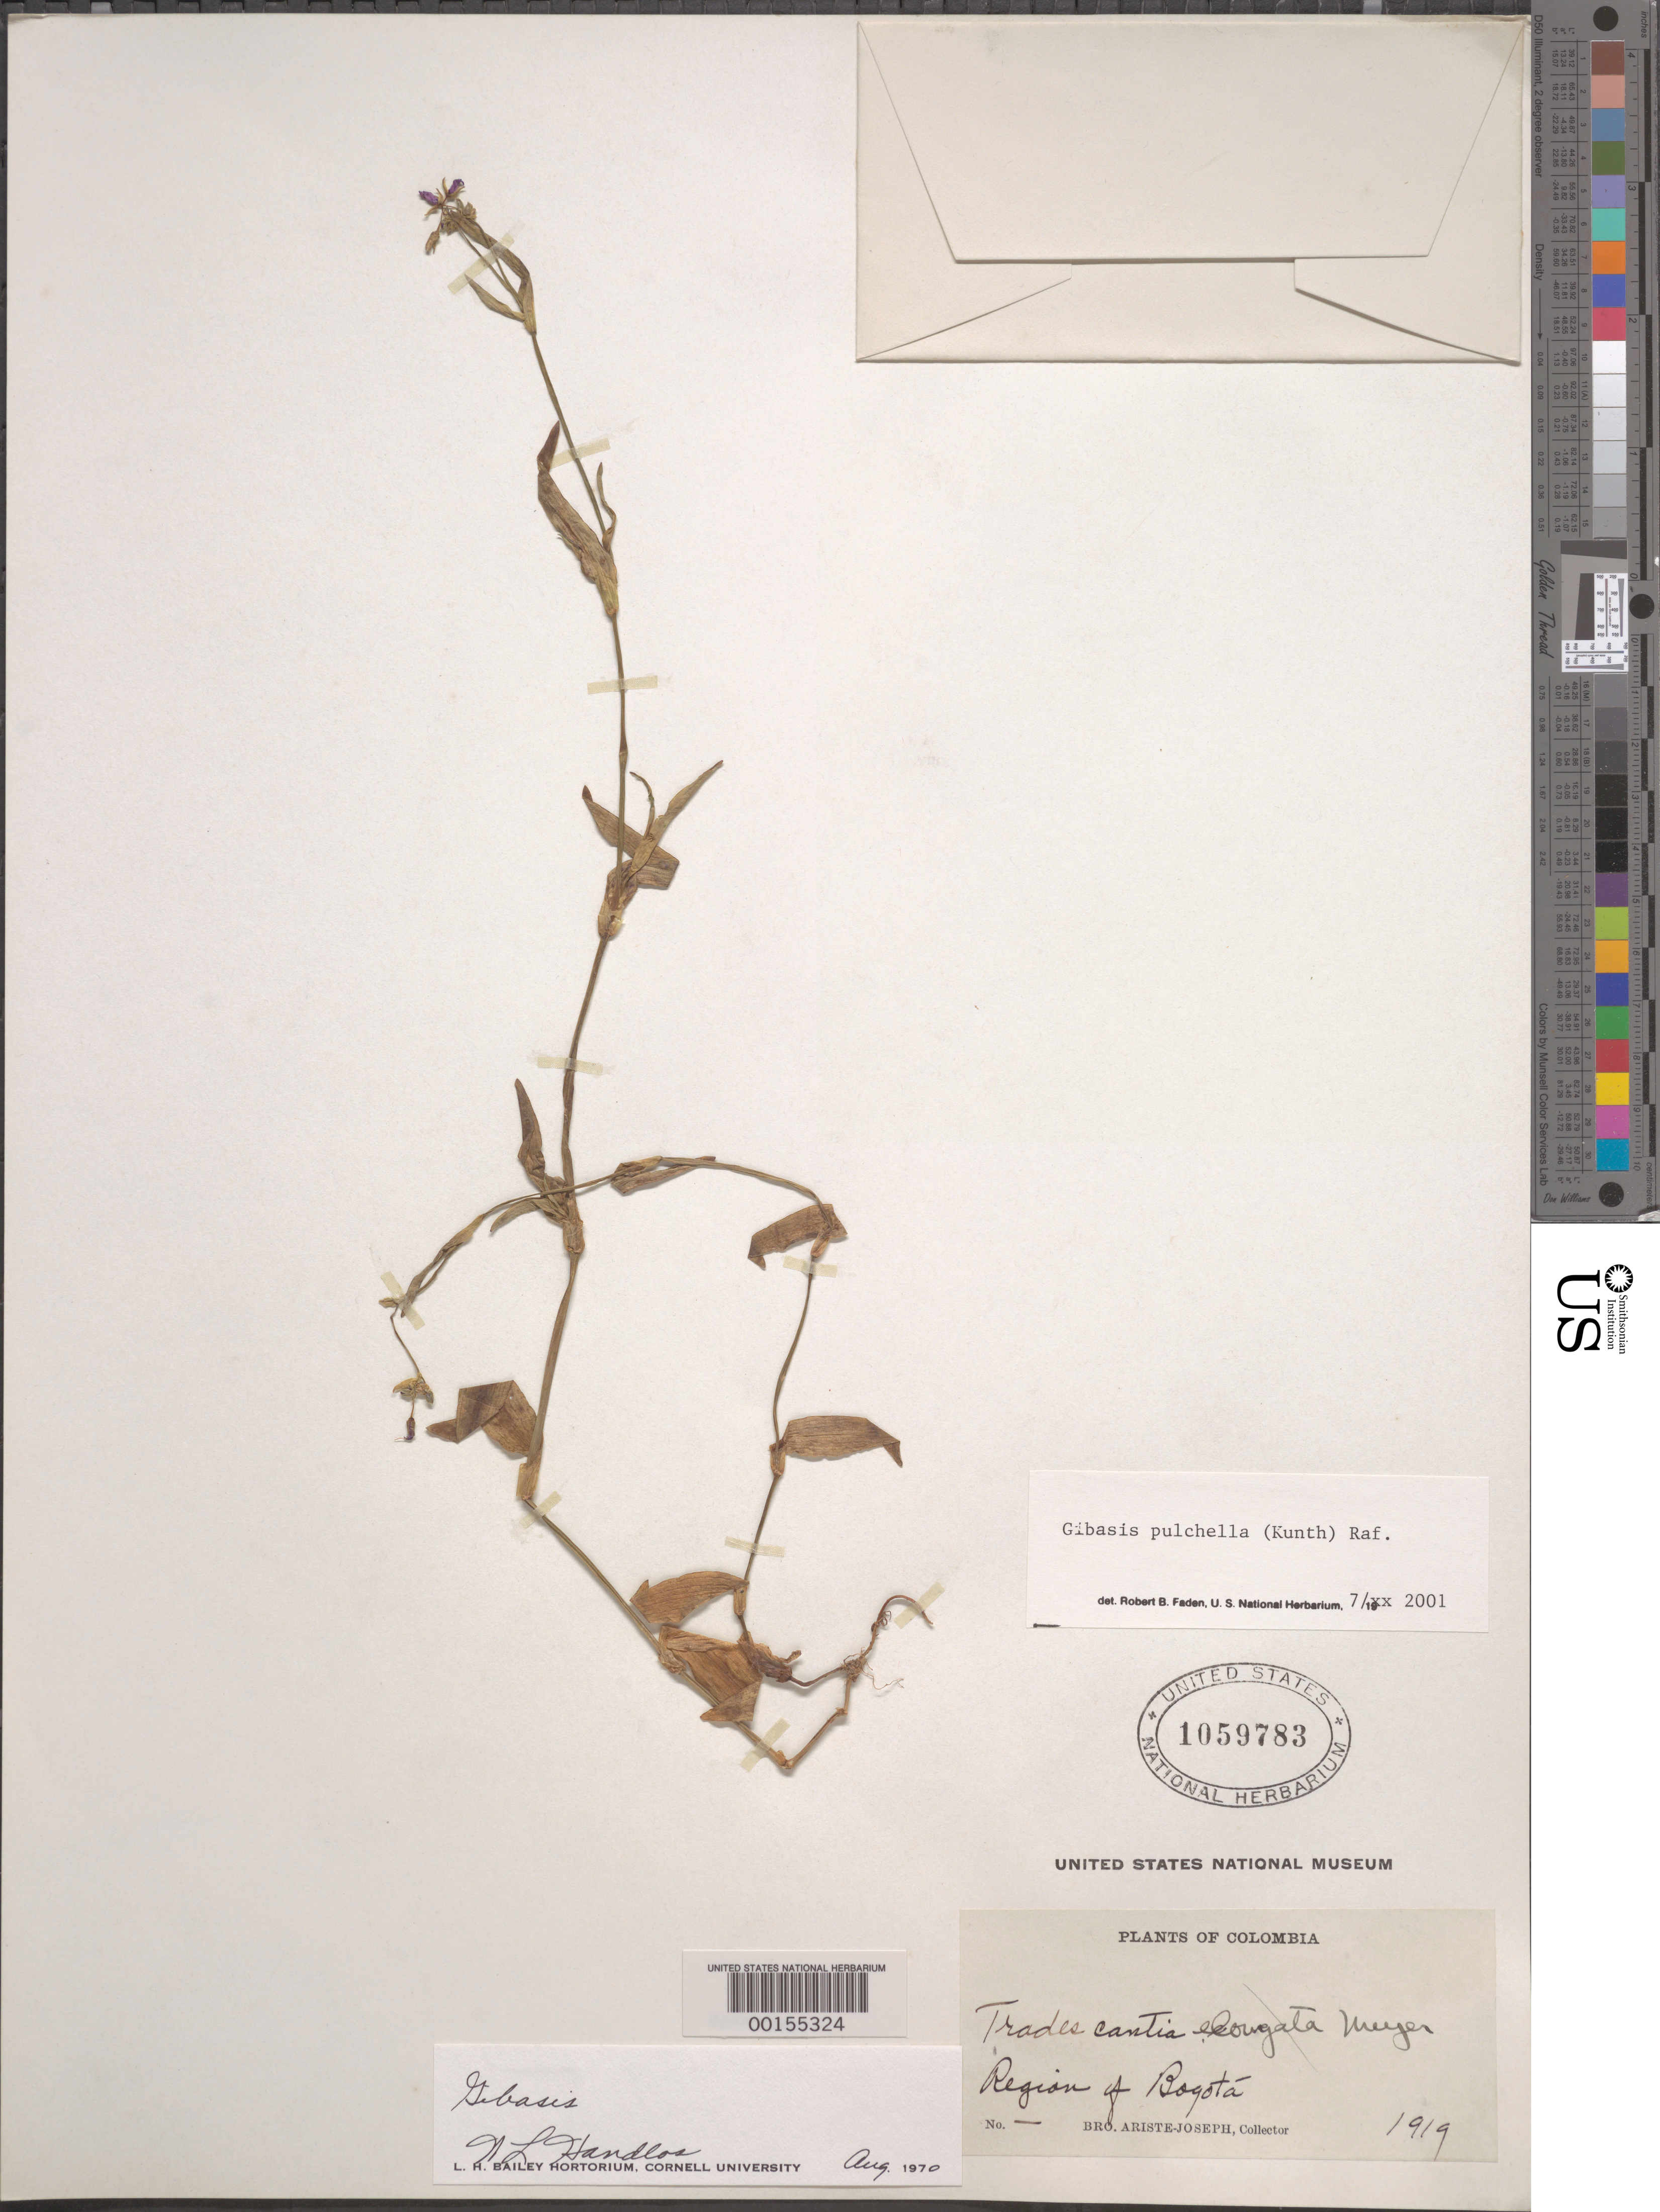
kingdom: Plantae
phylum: Tracheophyta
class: Liliopsida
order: Commelinales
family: Commelinaceae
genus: Gibasis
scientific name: Gibasis pulchella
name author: (Kunth) Raf.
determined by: Faden, Robert B., (US), Smithsonian Institution - National Museum of Natural History (UNITED STATES)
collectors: Bro. Ariste-Joseph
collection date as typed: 1919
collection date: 1919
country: Colombia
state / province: Bogota D.C.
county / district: Bogotá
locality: Near Bogota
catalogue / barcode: US 1059783